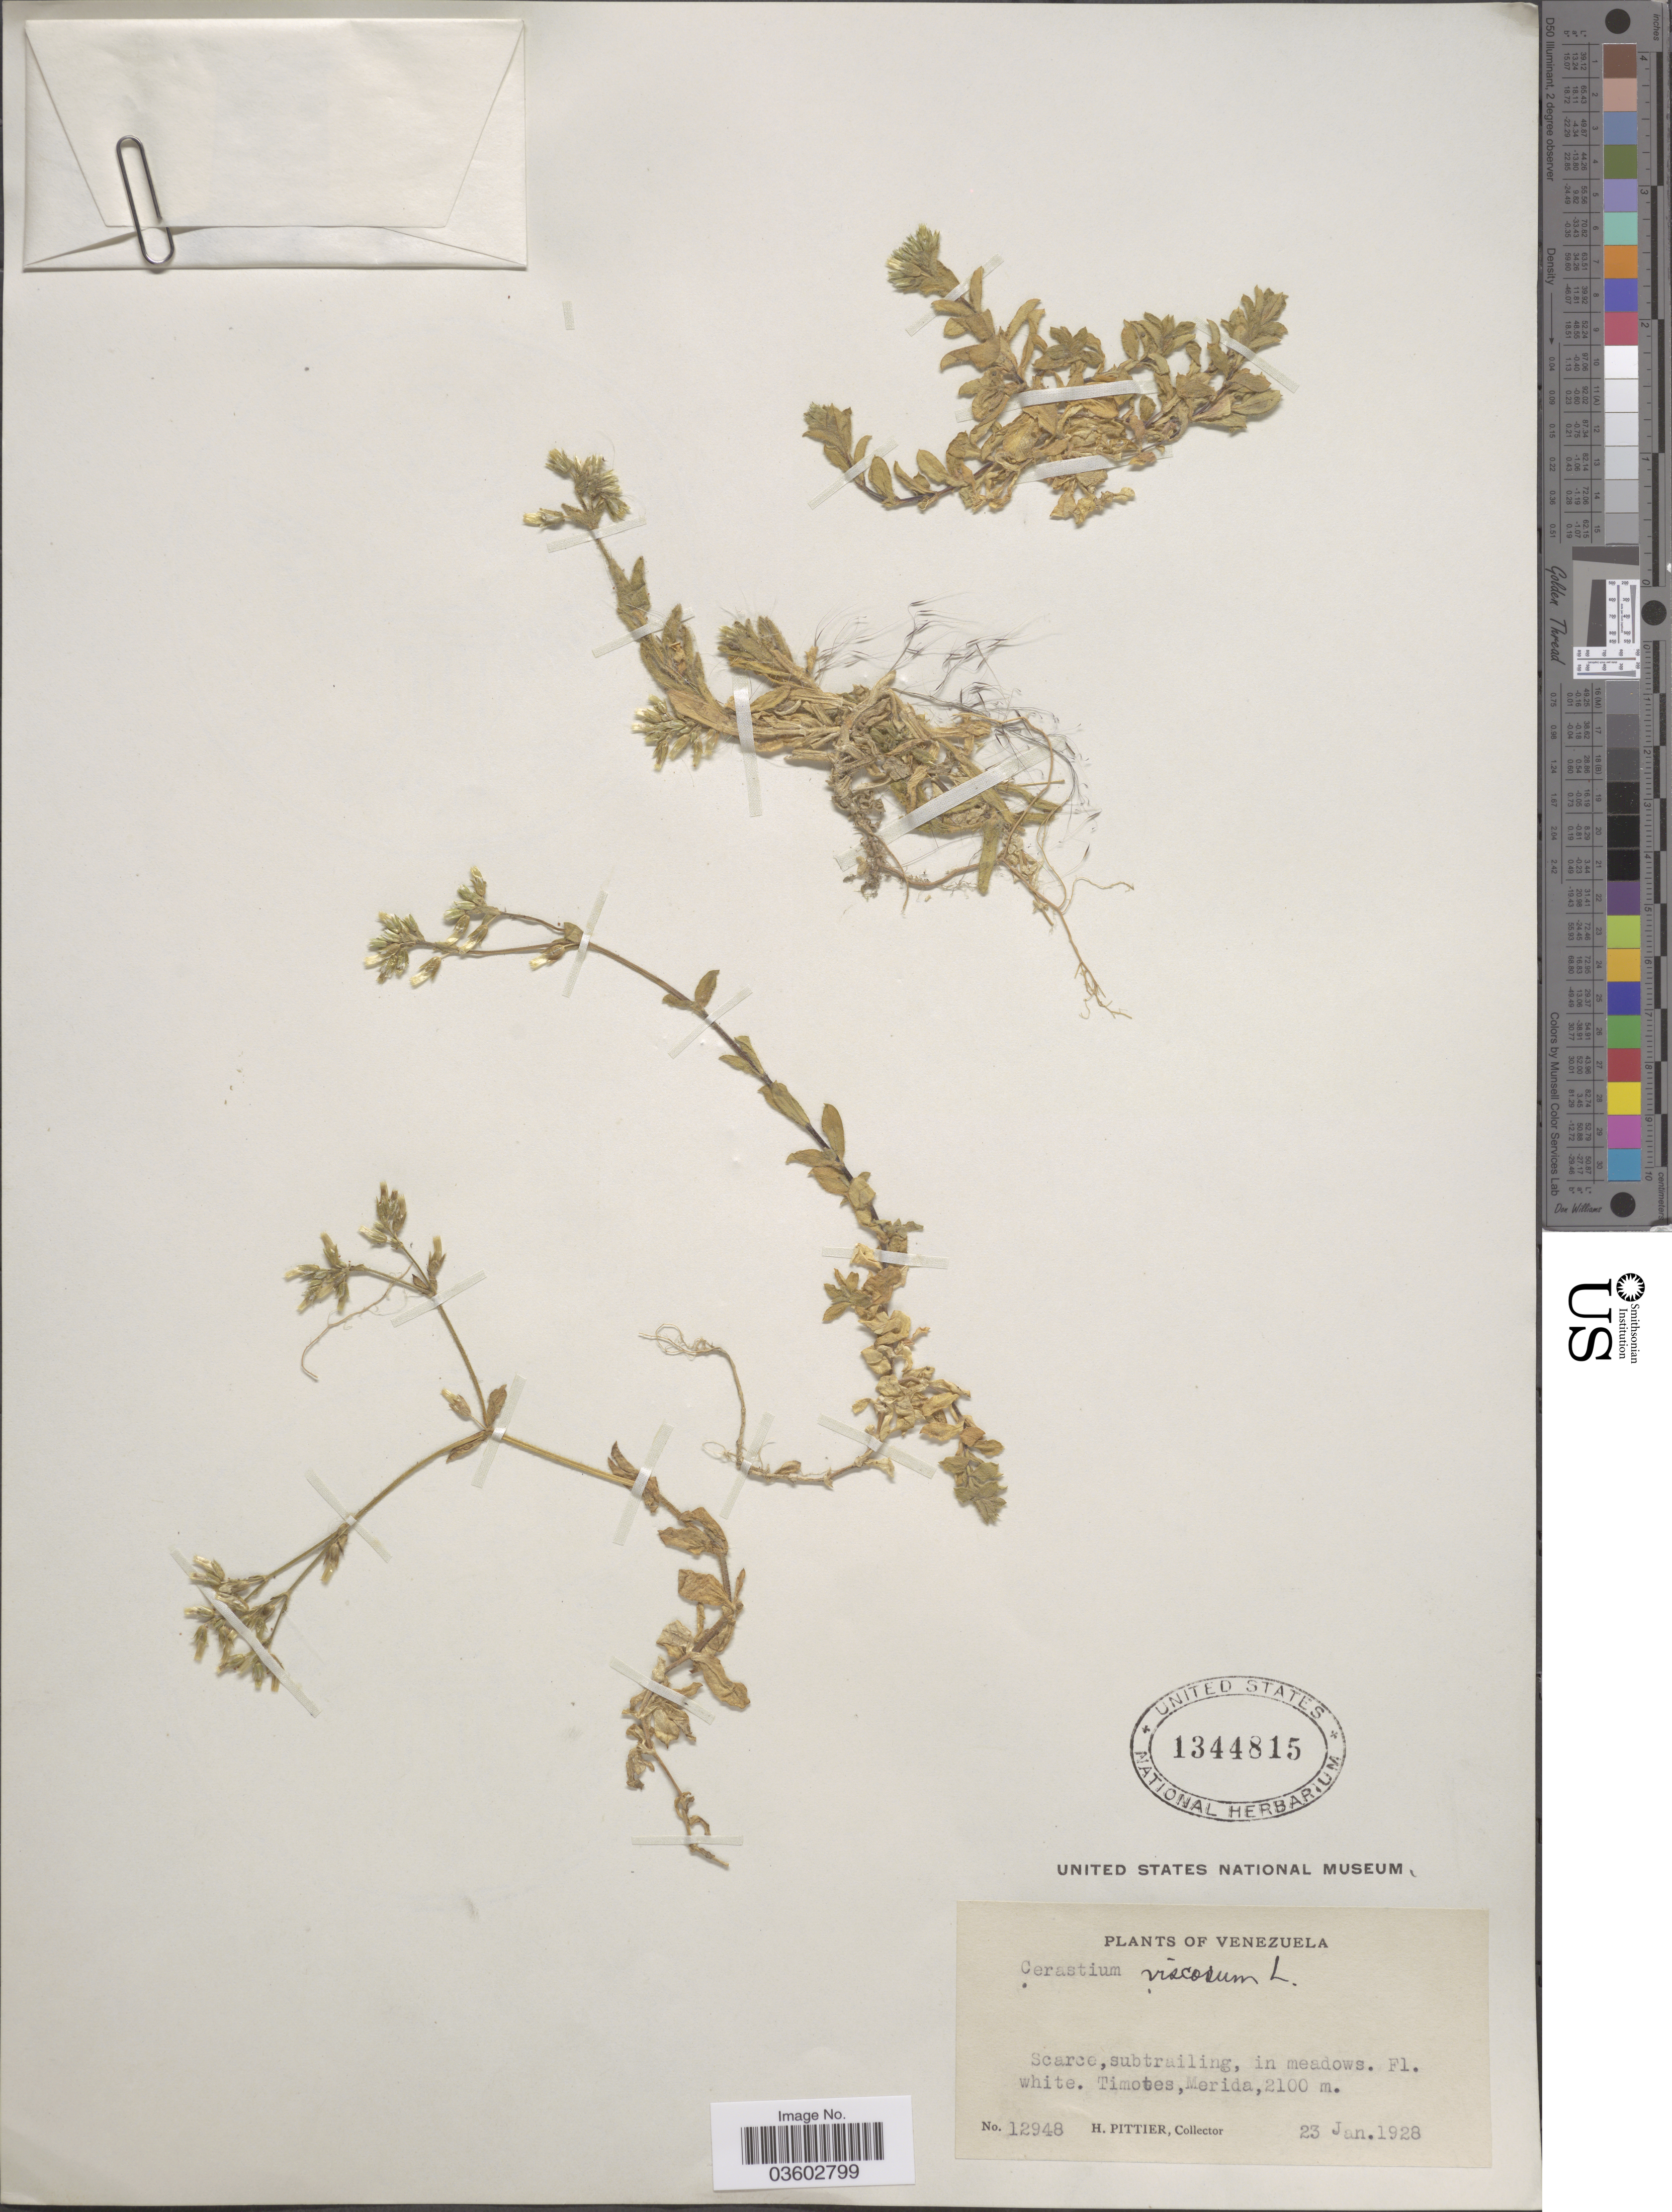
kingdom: Plantae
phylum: Tracheophyta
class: Magnoliopsida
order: Caryophyllales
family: Caryophyllaceae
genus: Cerastium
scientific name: Cerastium viscosum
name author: L.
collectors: H. F. Pittier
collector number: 12948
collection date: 1928-01-23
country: Venezuela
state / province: Mérida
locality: Timotes, Merida.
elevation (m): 2100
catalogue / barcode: US 1344815